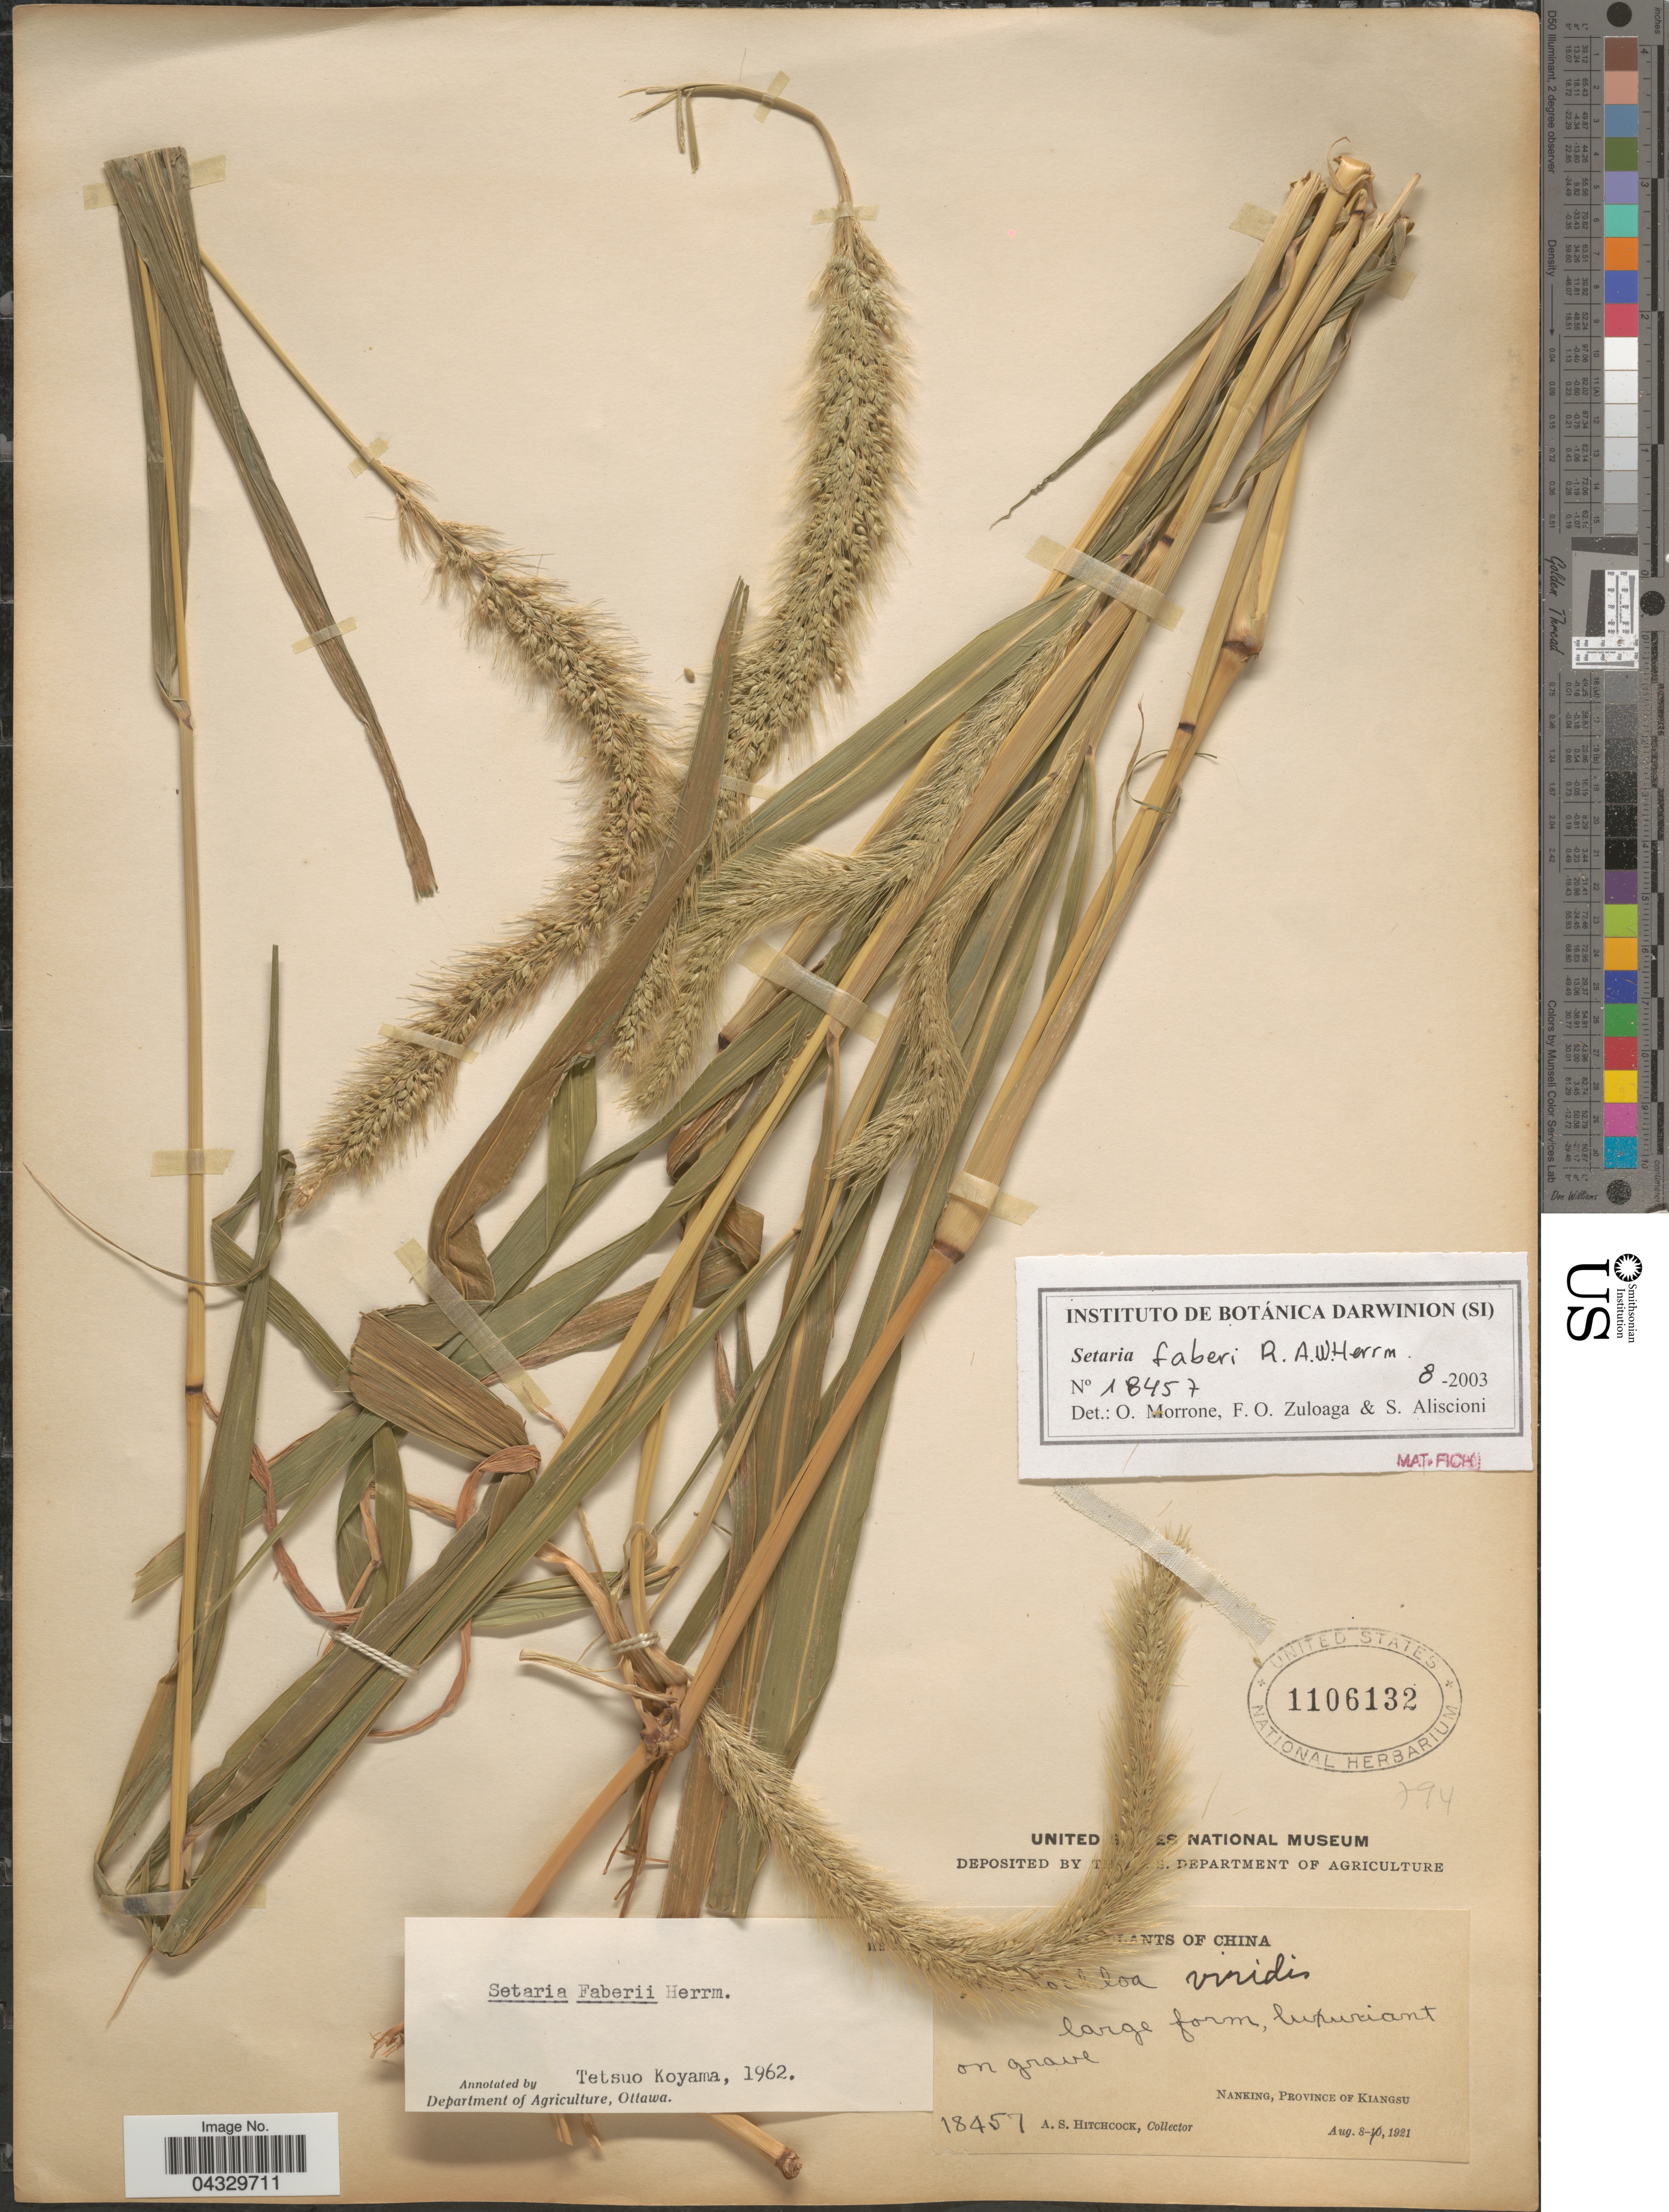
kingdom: Plantae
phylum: Tracheophyta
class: Liliopsida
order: Poales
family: Poaceae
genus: Setaria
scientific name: Setaria faberi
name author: R.A.W. Herrm.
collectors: A. S. Hitchcock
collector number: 18457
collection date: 1921-08-08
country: China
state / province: Jiangsu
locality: Nanking, Province of Kiangsu.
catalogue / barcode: US 1106132